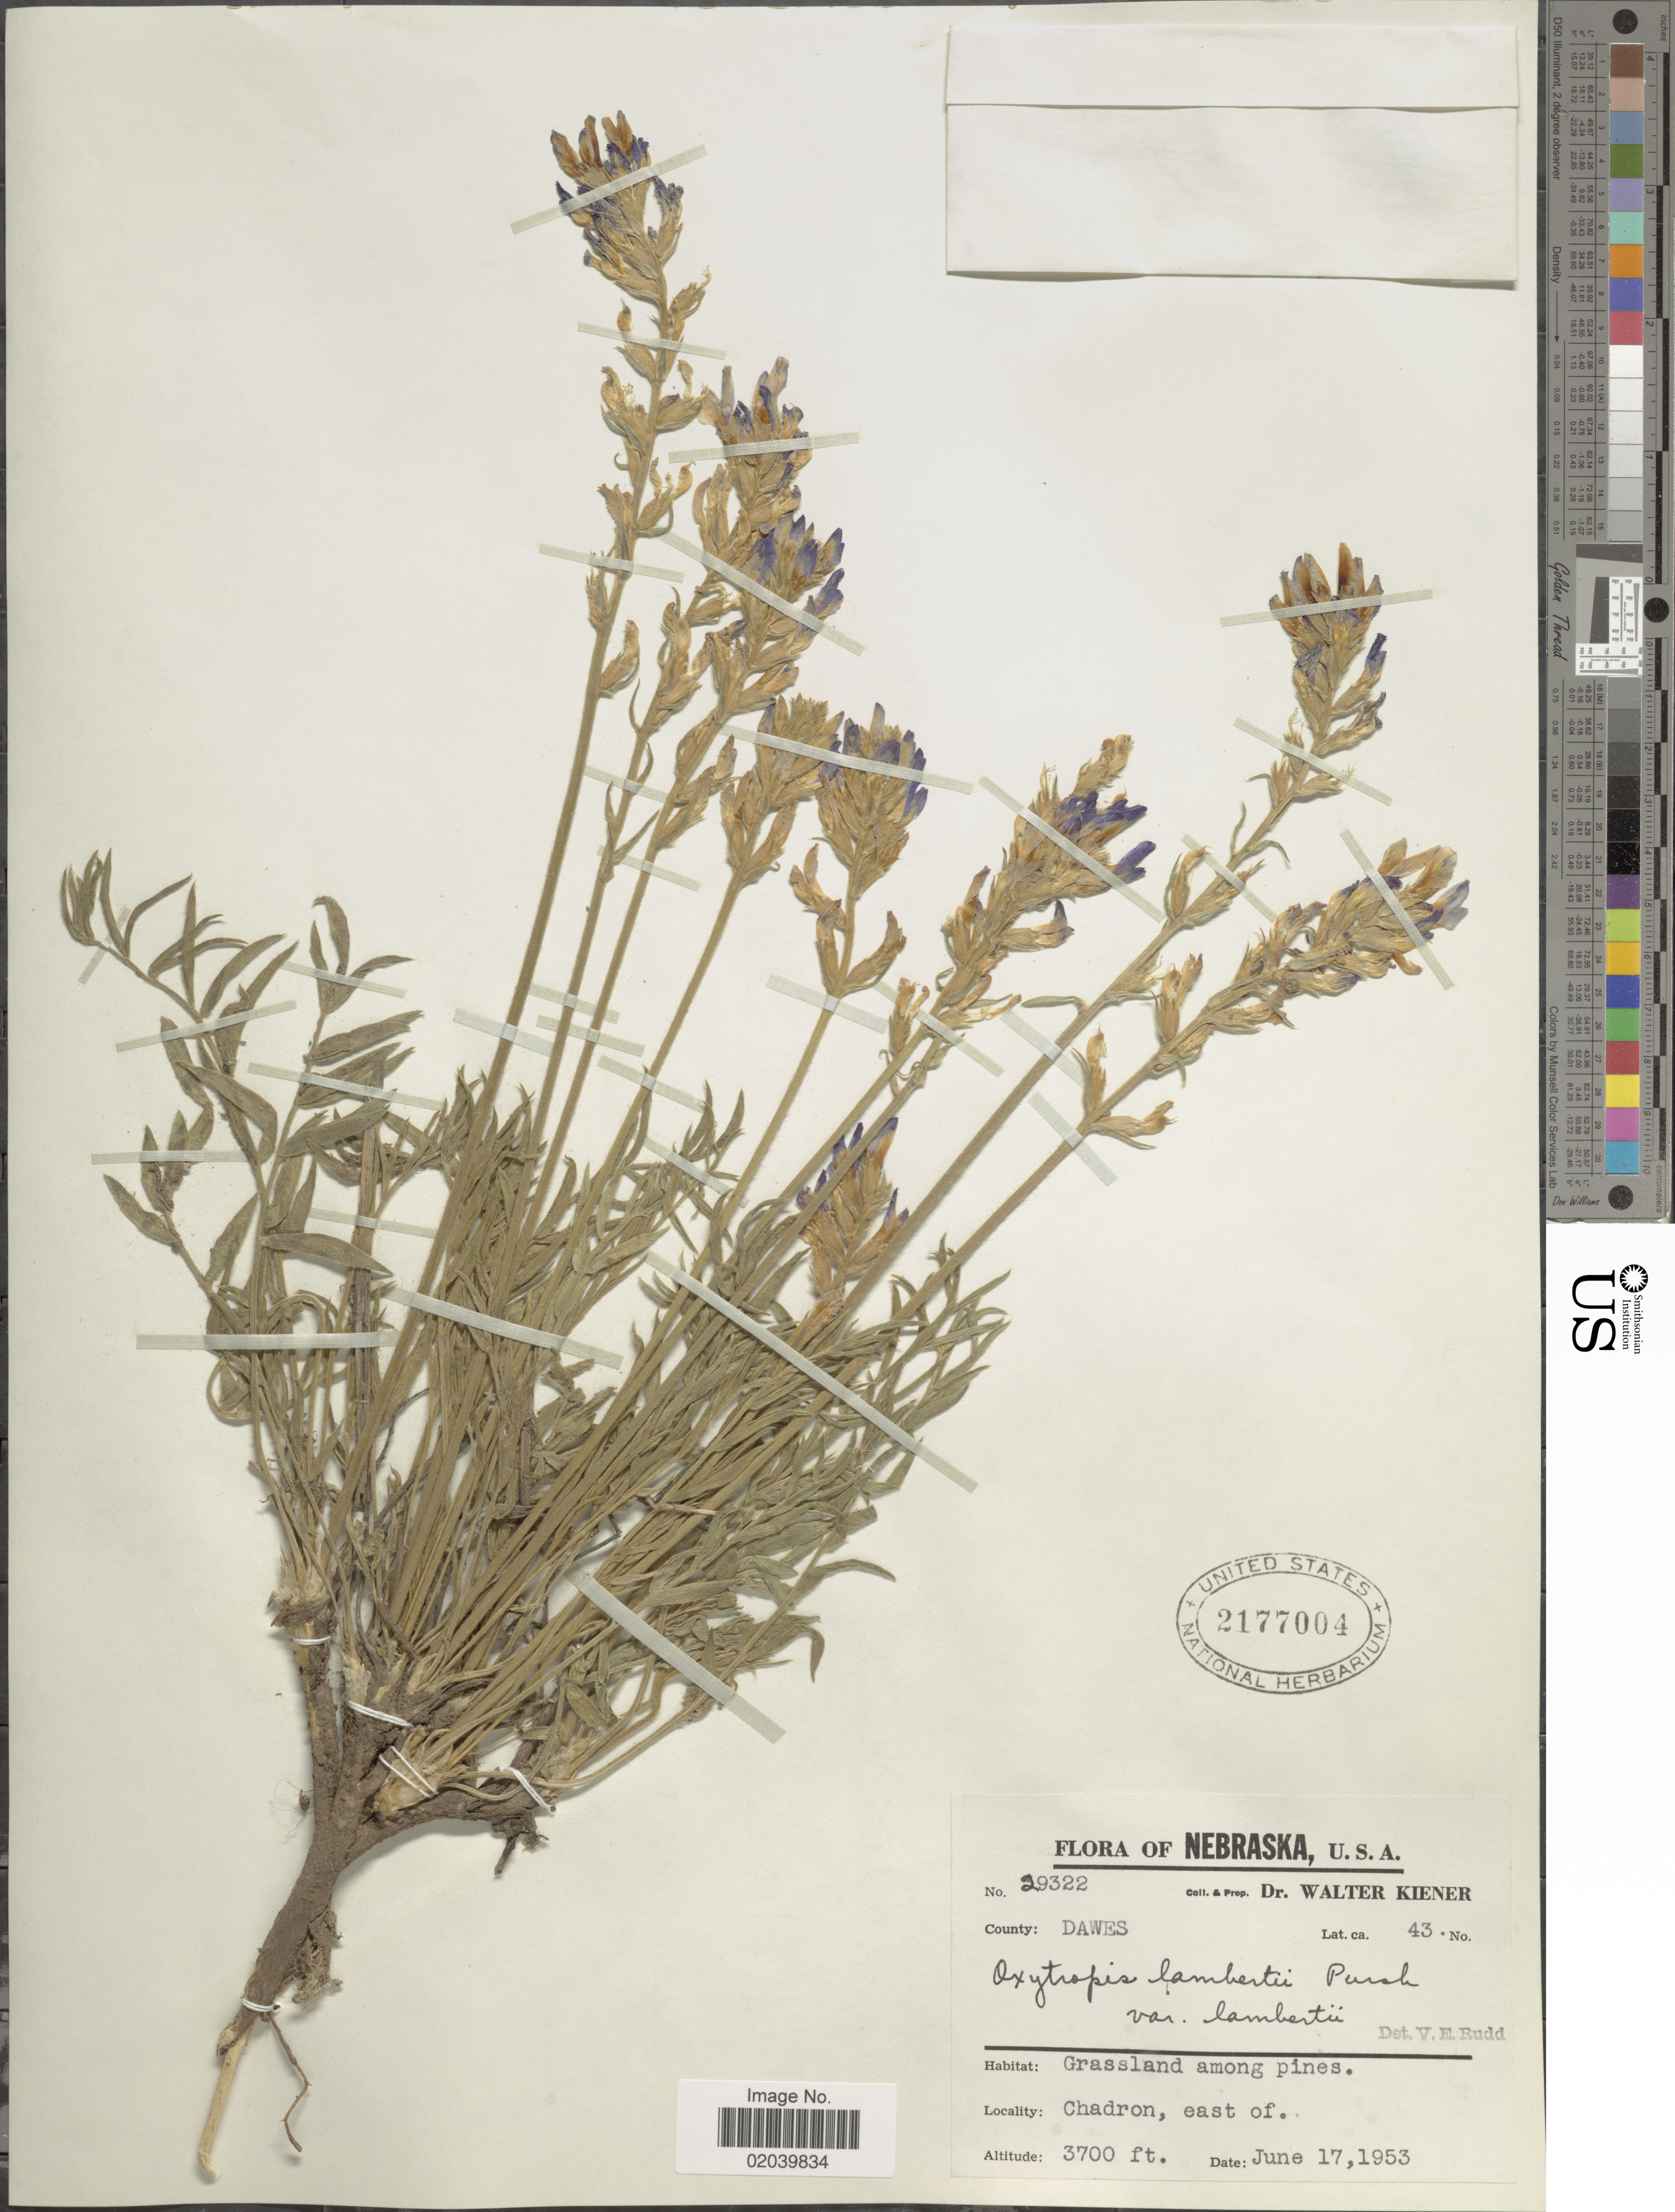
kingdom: Plantae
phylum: Tracheophyta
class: Magnoliopsida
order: Fabales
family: Fabaceae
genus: Oxytropis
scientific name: Oxytropis lambertii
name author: Pursh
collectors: W. Kiener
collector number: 29322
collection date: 1953-06-17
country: United States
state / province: Nebraska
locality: Chadron, east of.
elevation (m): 1128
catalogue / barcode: US 2177004